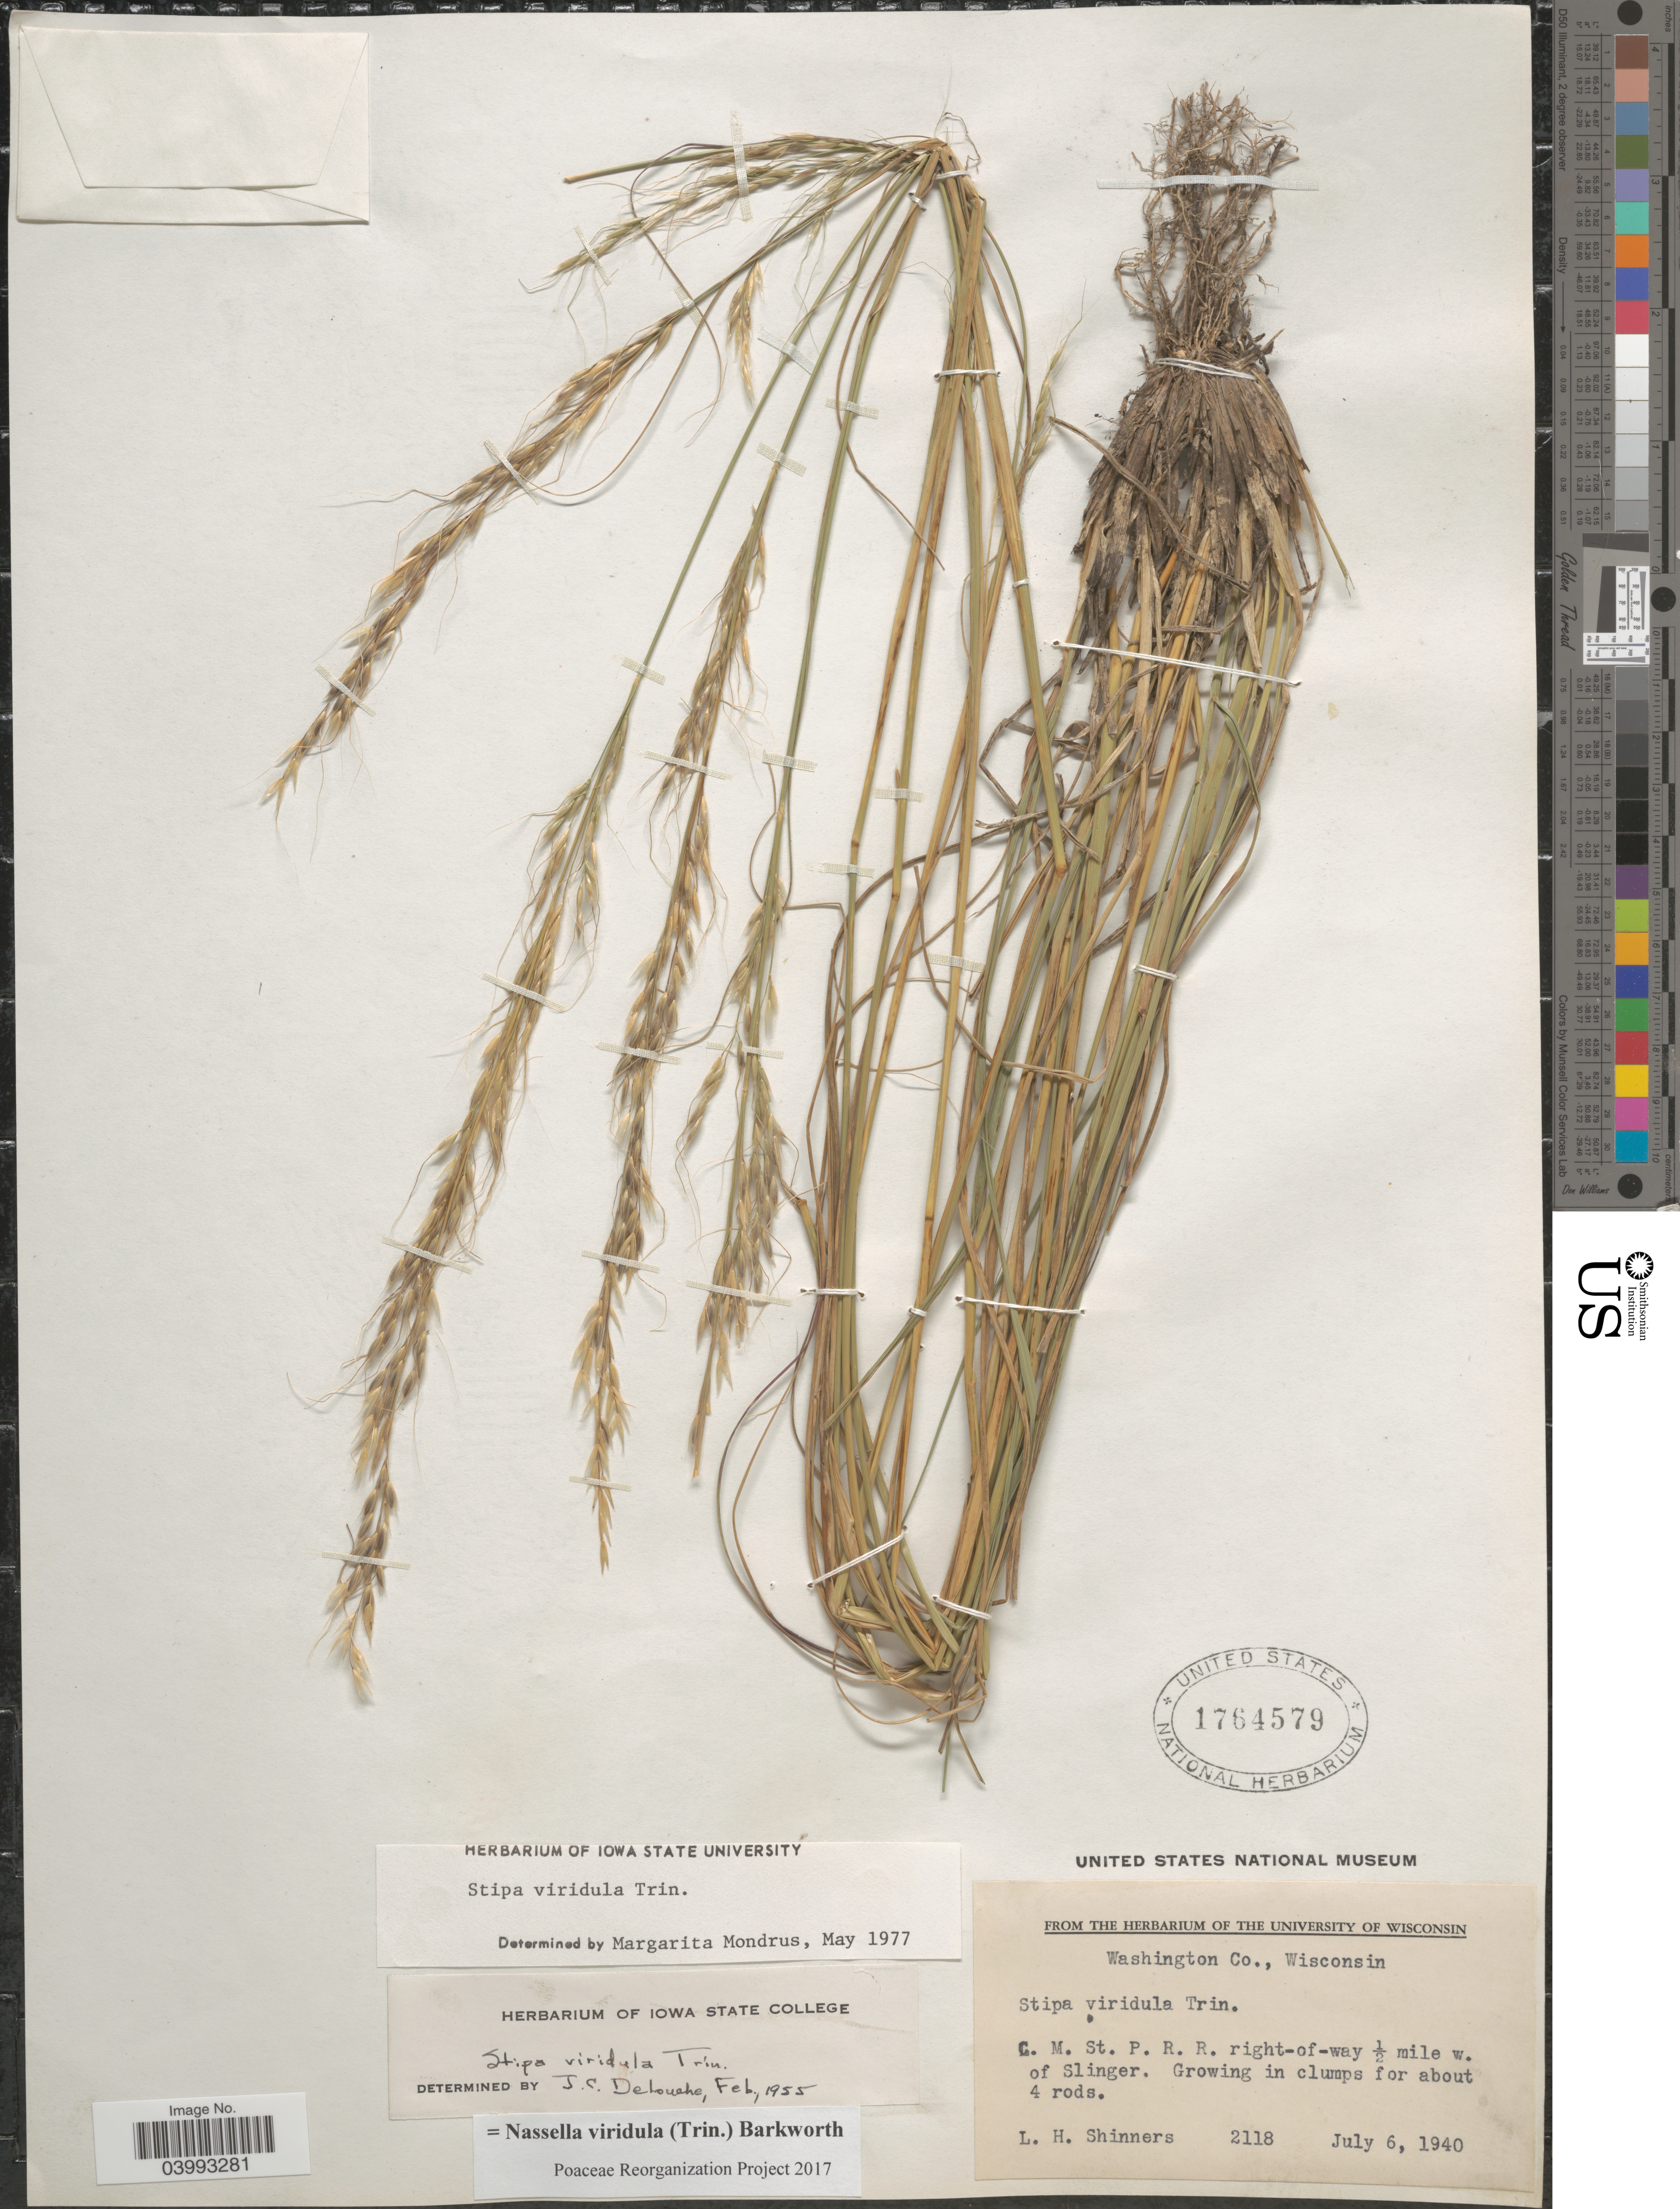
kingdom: Plantae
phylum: Tracheophyta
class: Liliopsida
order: Poales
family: Poaceae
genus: Nassella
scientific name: Nassella viridula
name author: (Trin.) Barkworth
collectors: L. H. Shinners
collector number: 2118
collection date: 1940-07-06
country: United States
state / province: Wisconsin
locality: Washington Co., C. M. St. P. R. R. right-of-way ½ mile w. of Slinger.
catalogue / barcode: US 1764579